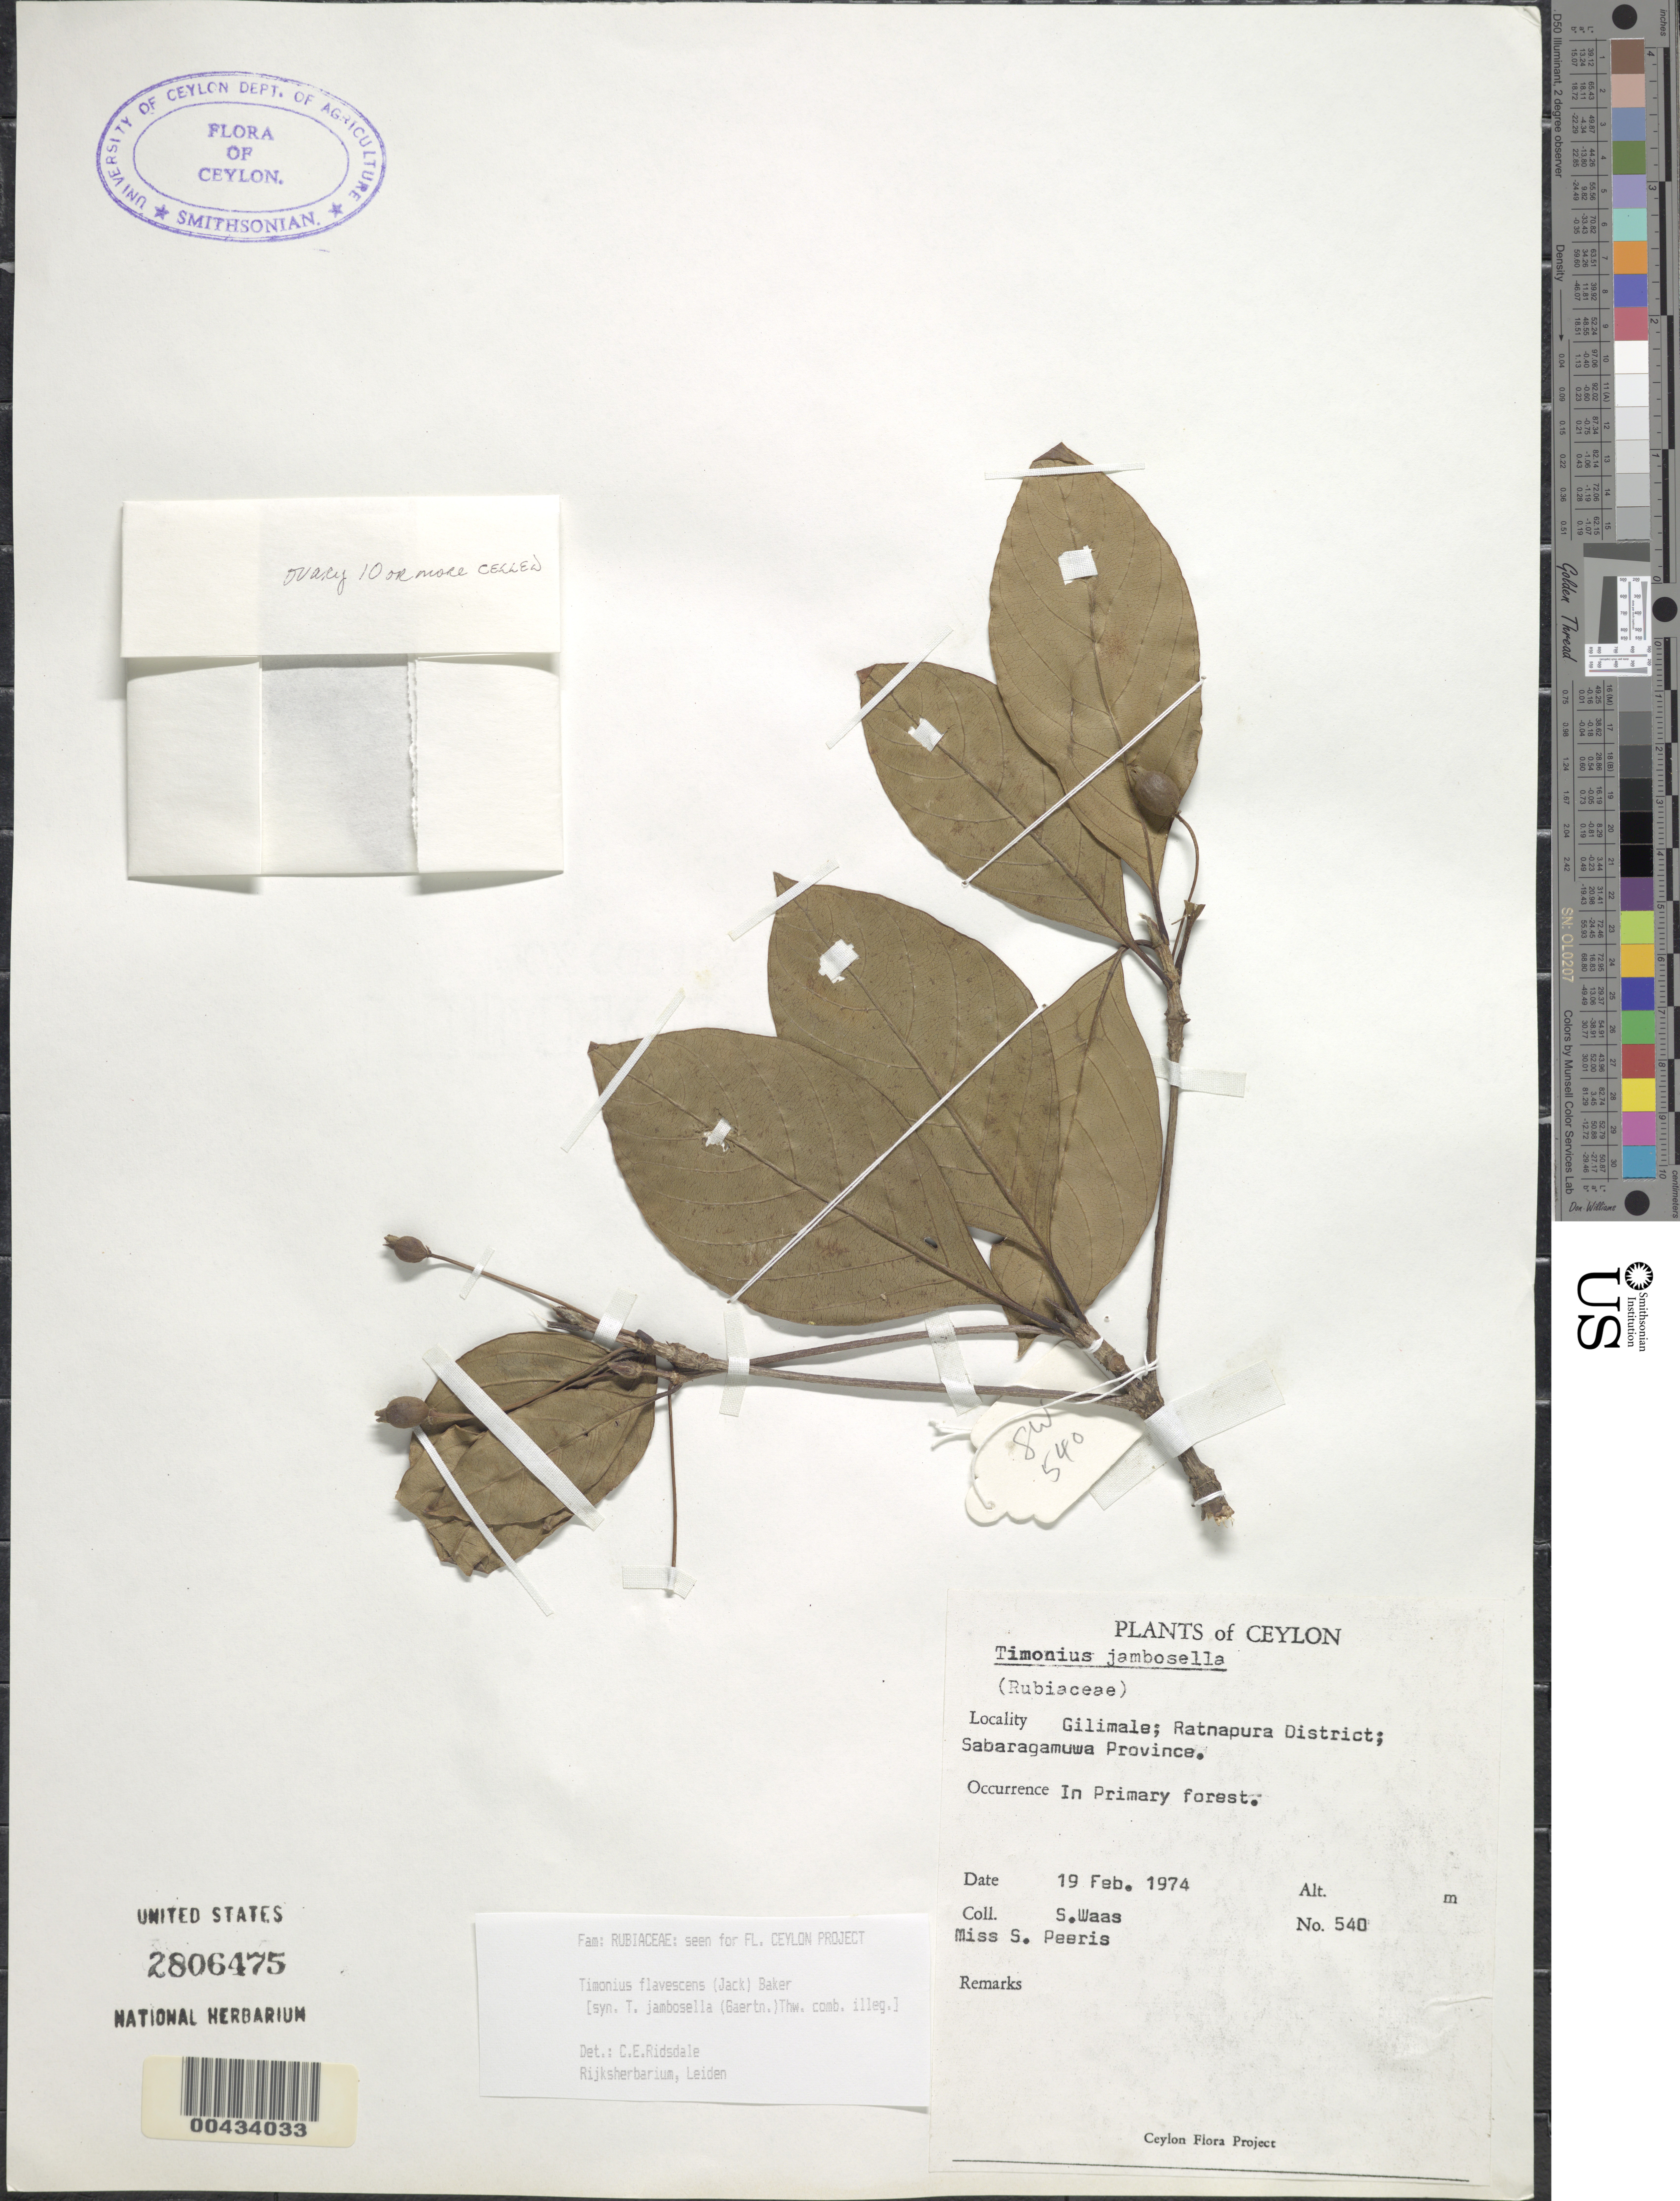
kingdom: Plantae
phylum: Tracheophyta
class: Magnoliopsida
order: Gentianales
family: Rubiaceae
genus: Timonius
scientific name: Timonius flavescens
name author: (Jack) Baker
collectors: S. Waas & S. Peeris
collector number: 540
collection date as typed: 19 Feb 1974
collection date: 1974-02-19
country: Sri Lanka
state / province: Sabaragamuwa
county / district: Ratnapura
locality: Gilimale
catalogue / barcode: US 2806475